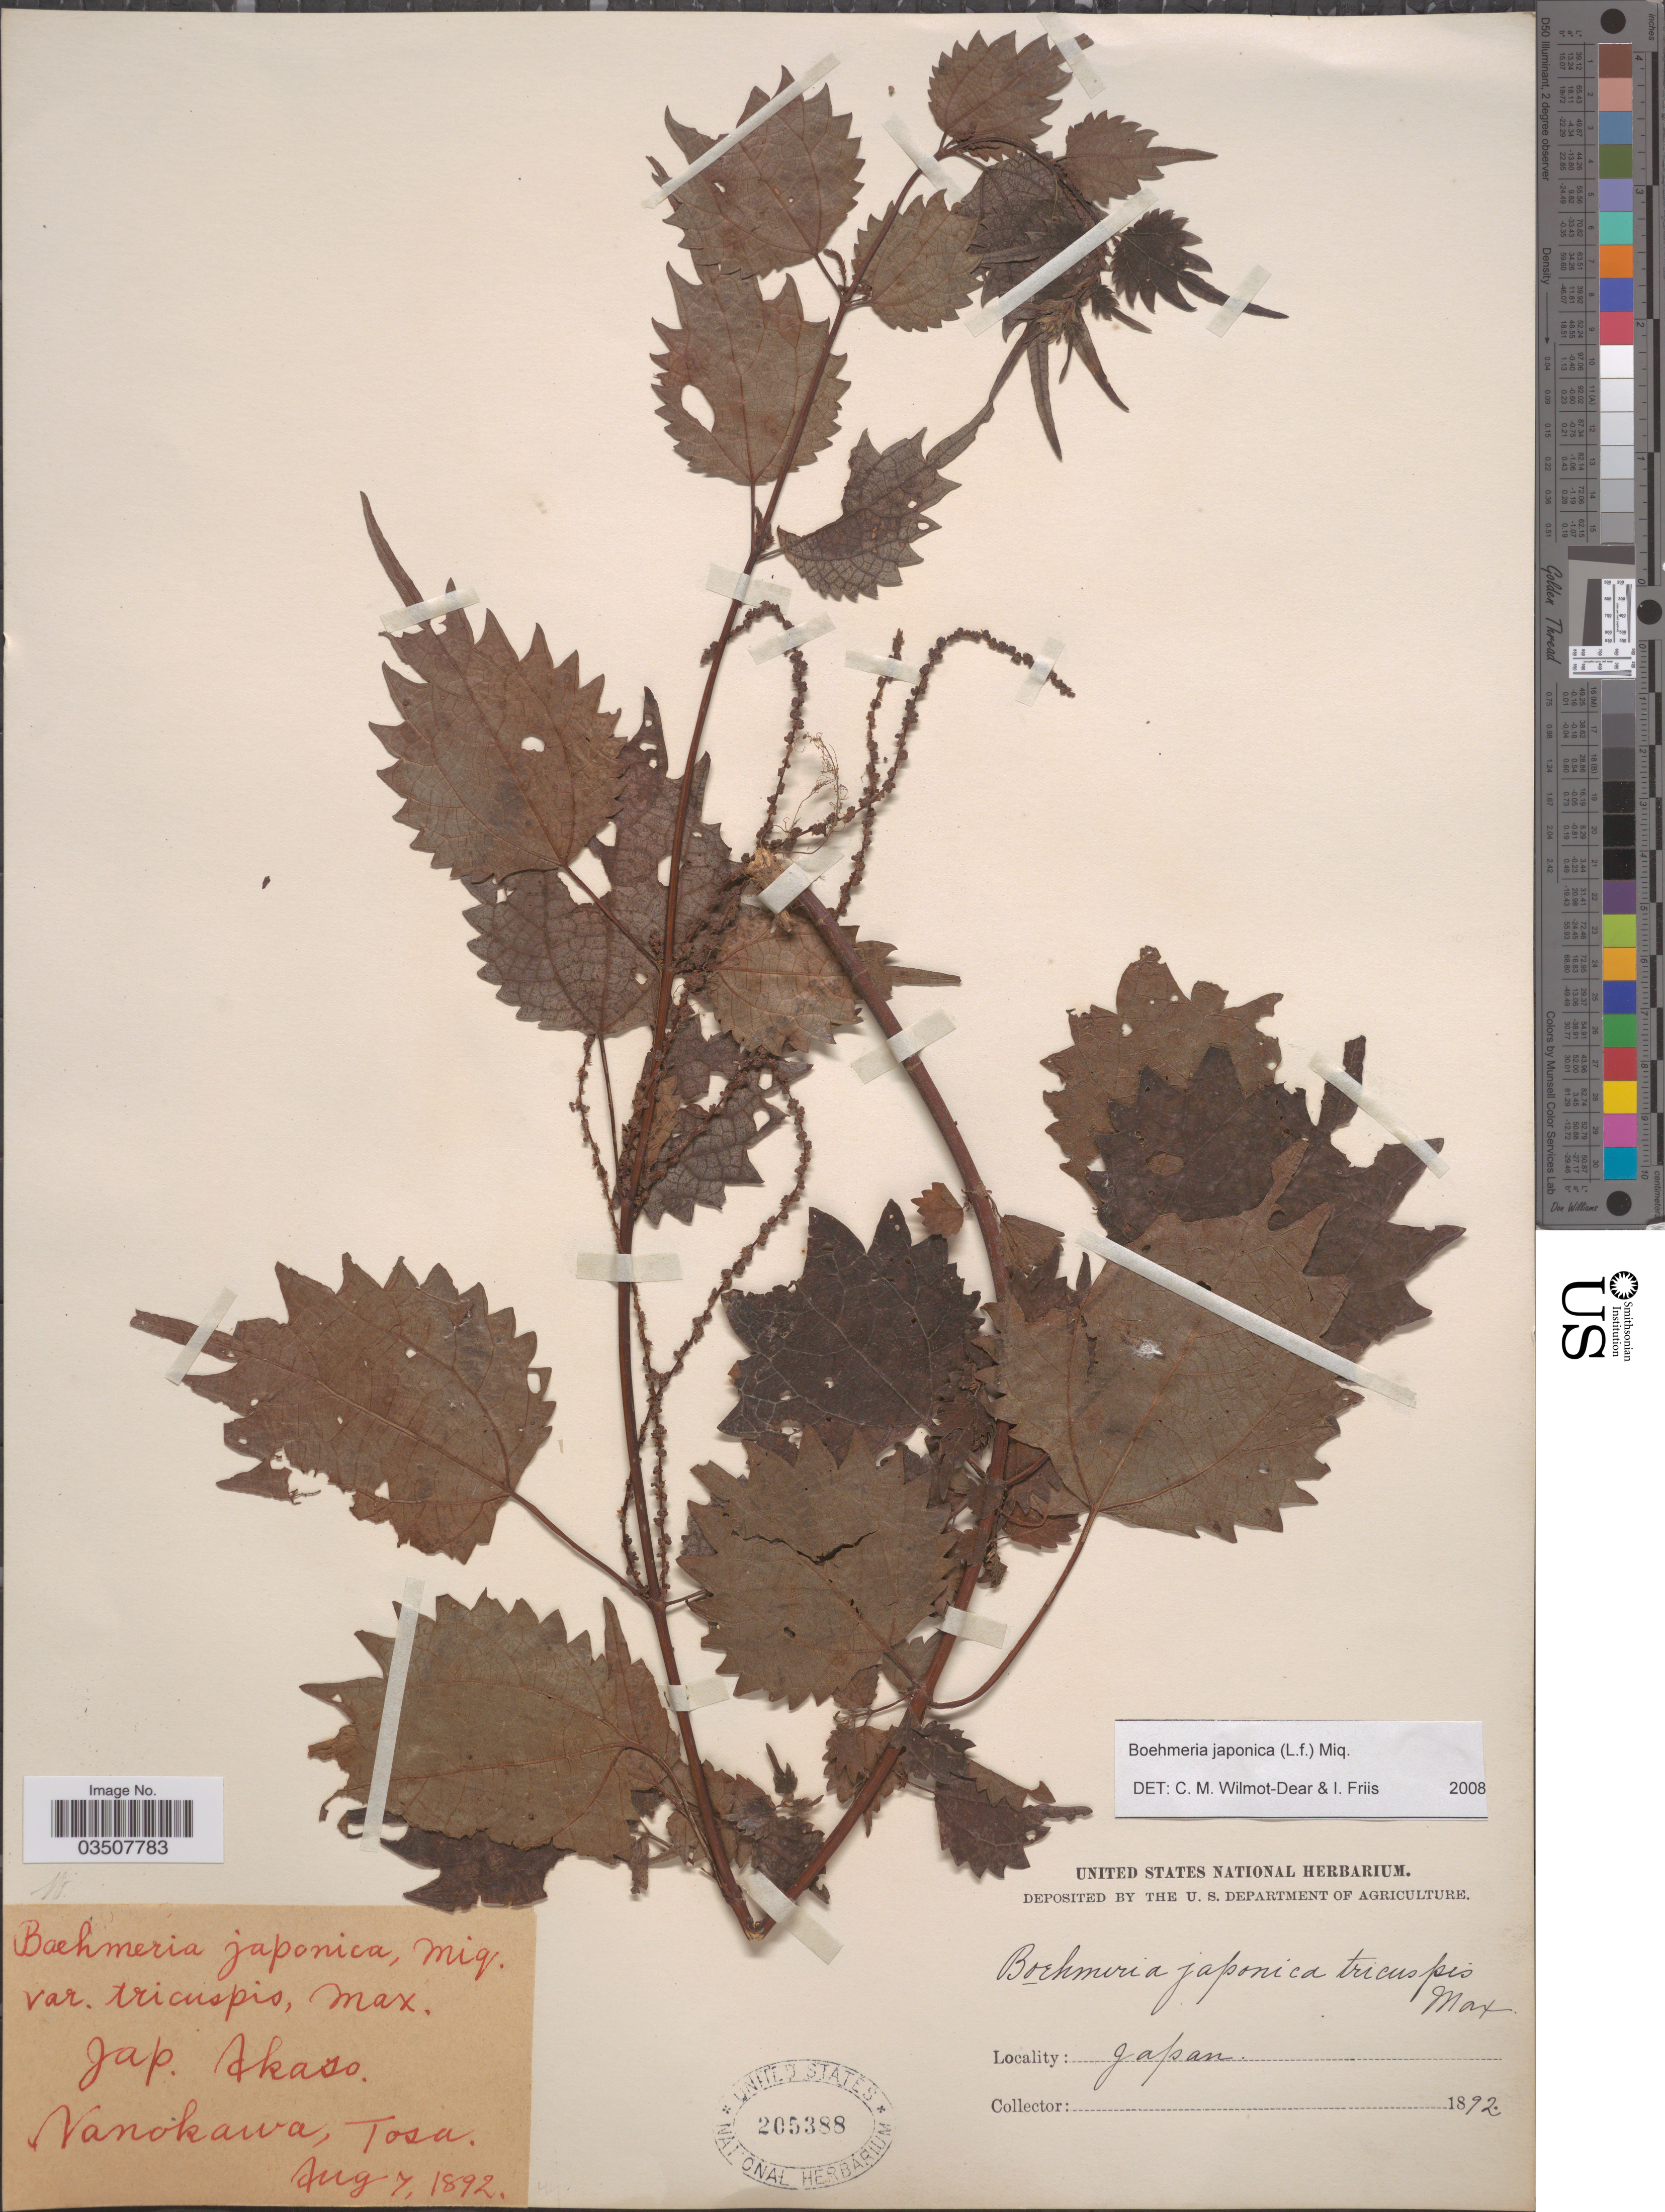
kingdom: Plantae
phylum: Tracheophyta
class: Magnoliopsida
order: Rosales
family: Urticaceae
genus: Boehmeria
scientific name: Boehmeria japonica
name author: (L. f.) Miq.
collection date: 1892-08-07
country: Japan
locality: Nanokawa, Tosa.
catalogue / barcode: US 205388